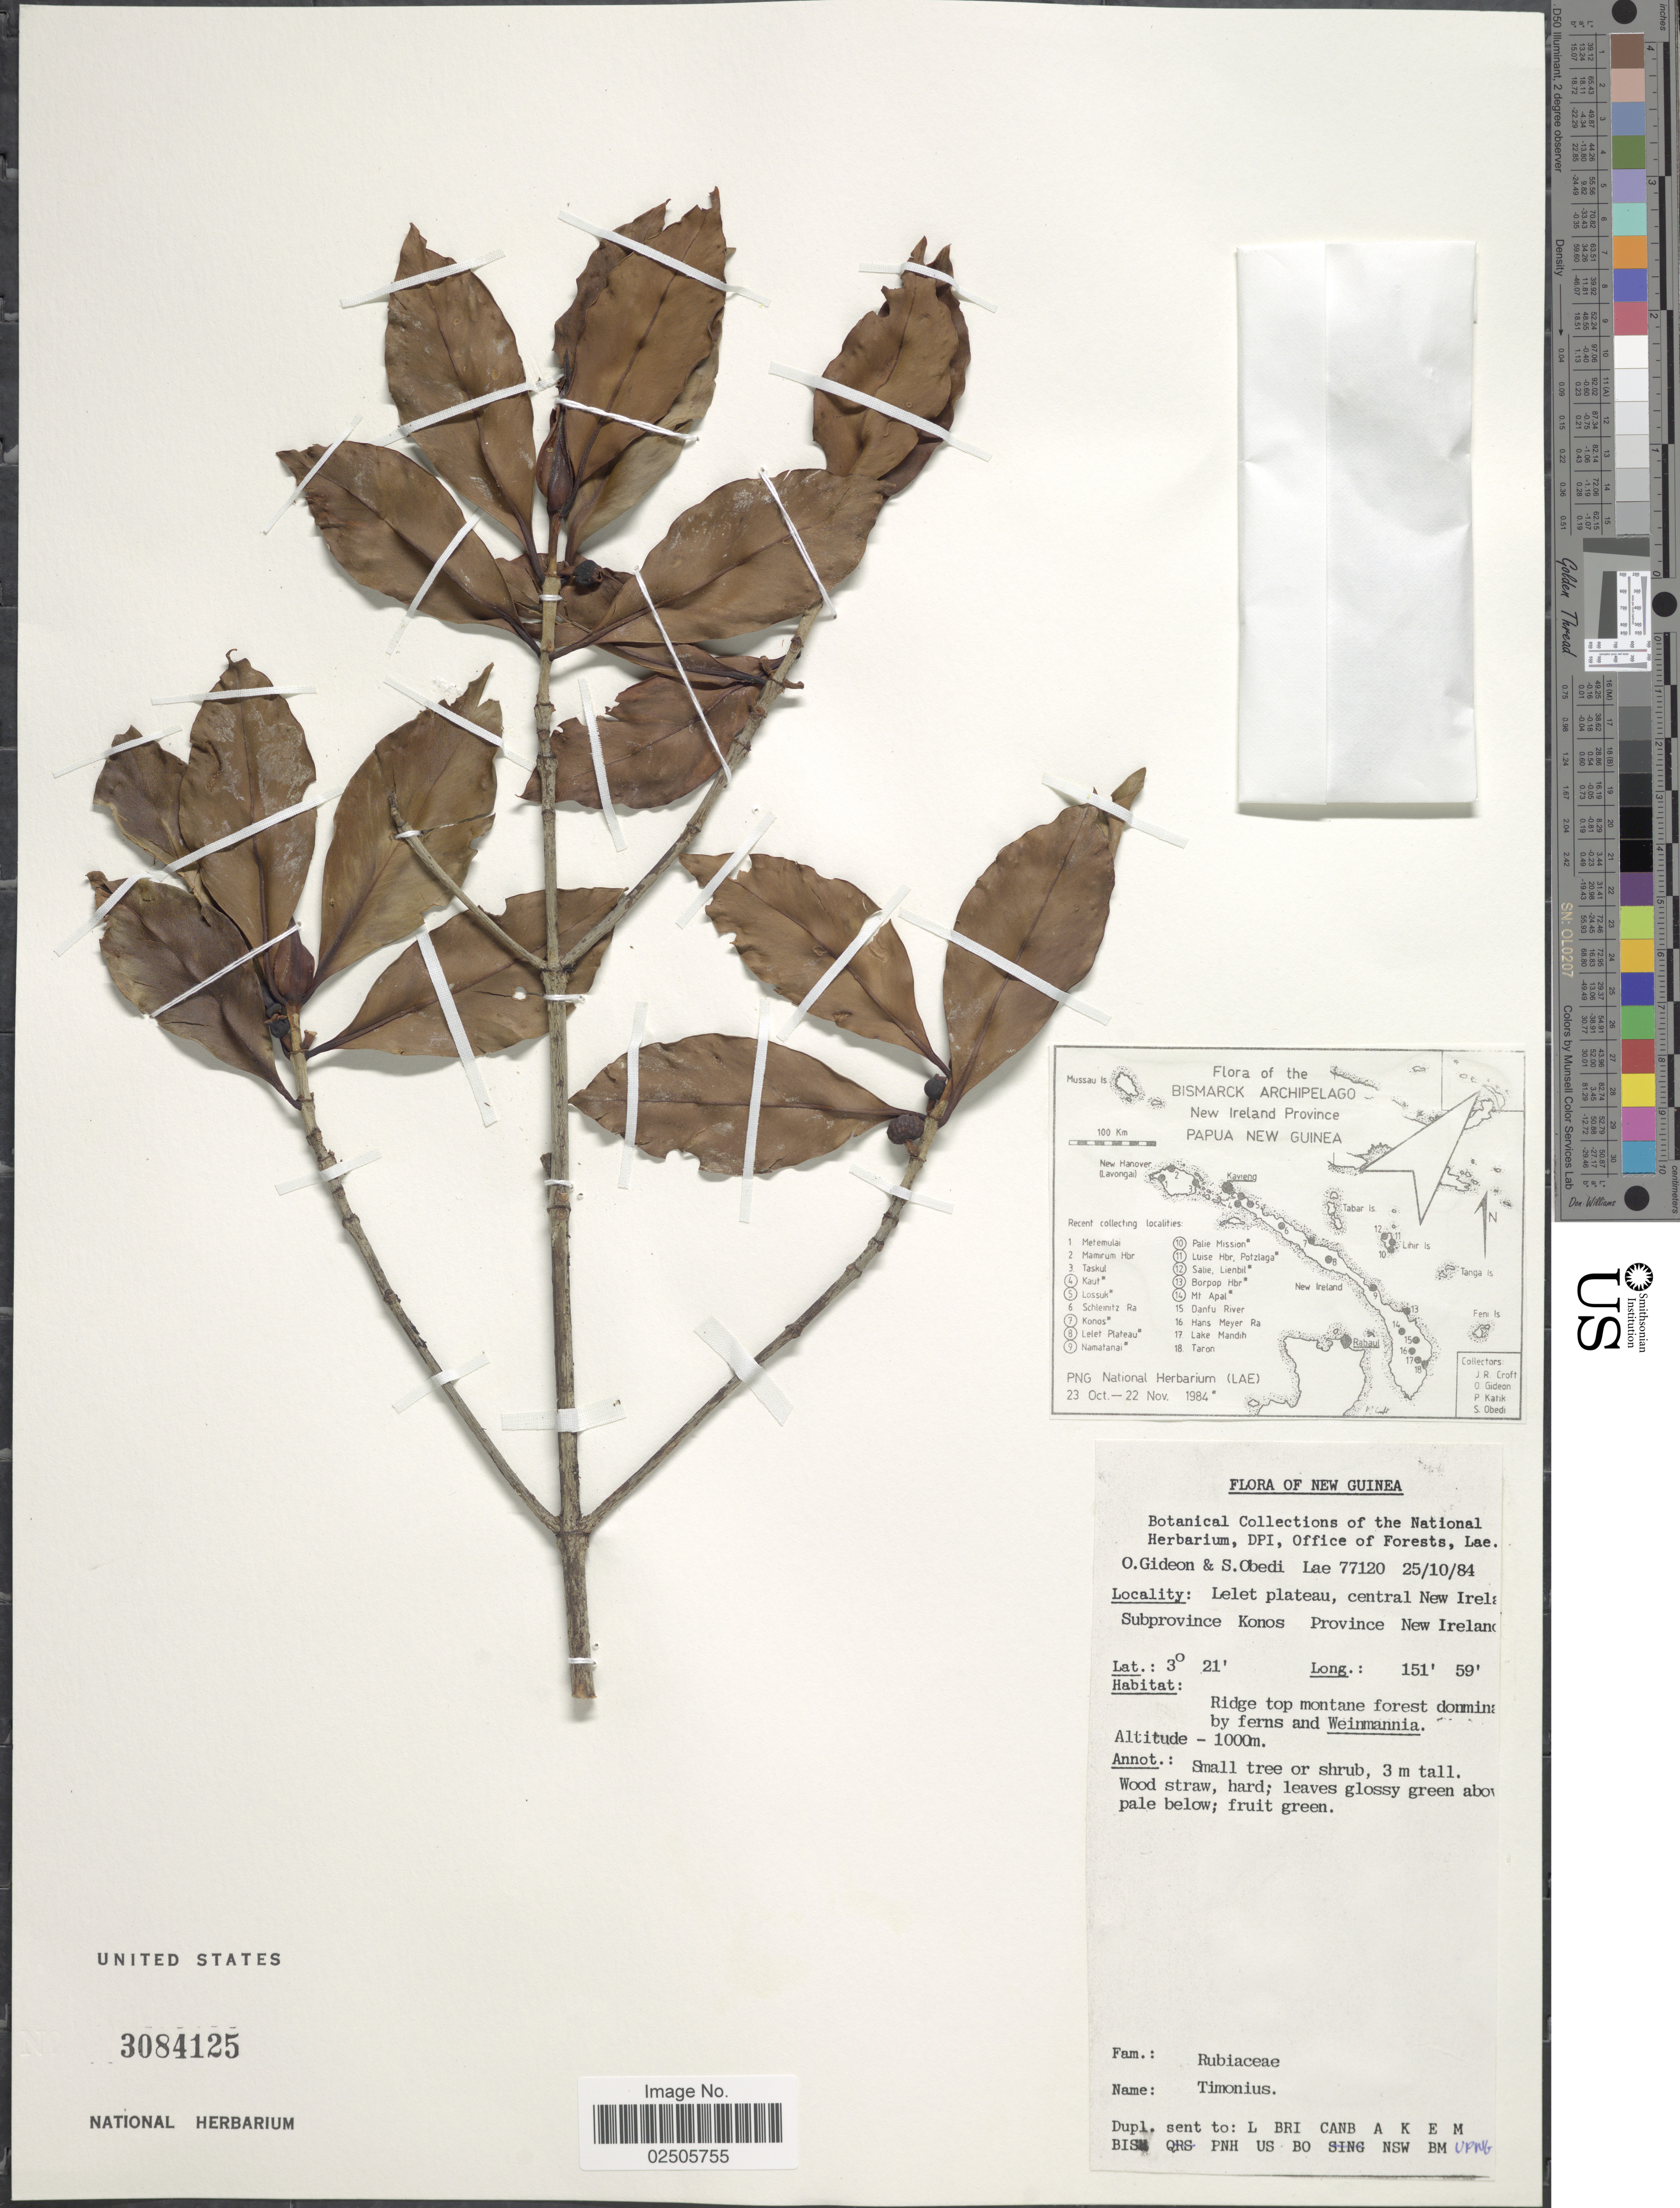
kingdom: Plantae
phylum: Tracheophyta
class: Magnoliopsida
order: Gentianales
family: Rubiaceae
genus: Timonius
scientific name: Timonius sp.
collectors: O. Gideon & S. Obedi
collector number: LAE77120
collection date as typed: Transcribed d/m/y: 25/10/84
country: Papua New Guinea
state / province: New Ireland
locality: Lelet Plateau, central New Ireland, Subprovince Konos Province New Ireland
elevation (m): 1000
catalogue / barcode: US 3084125